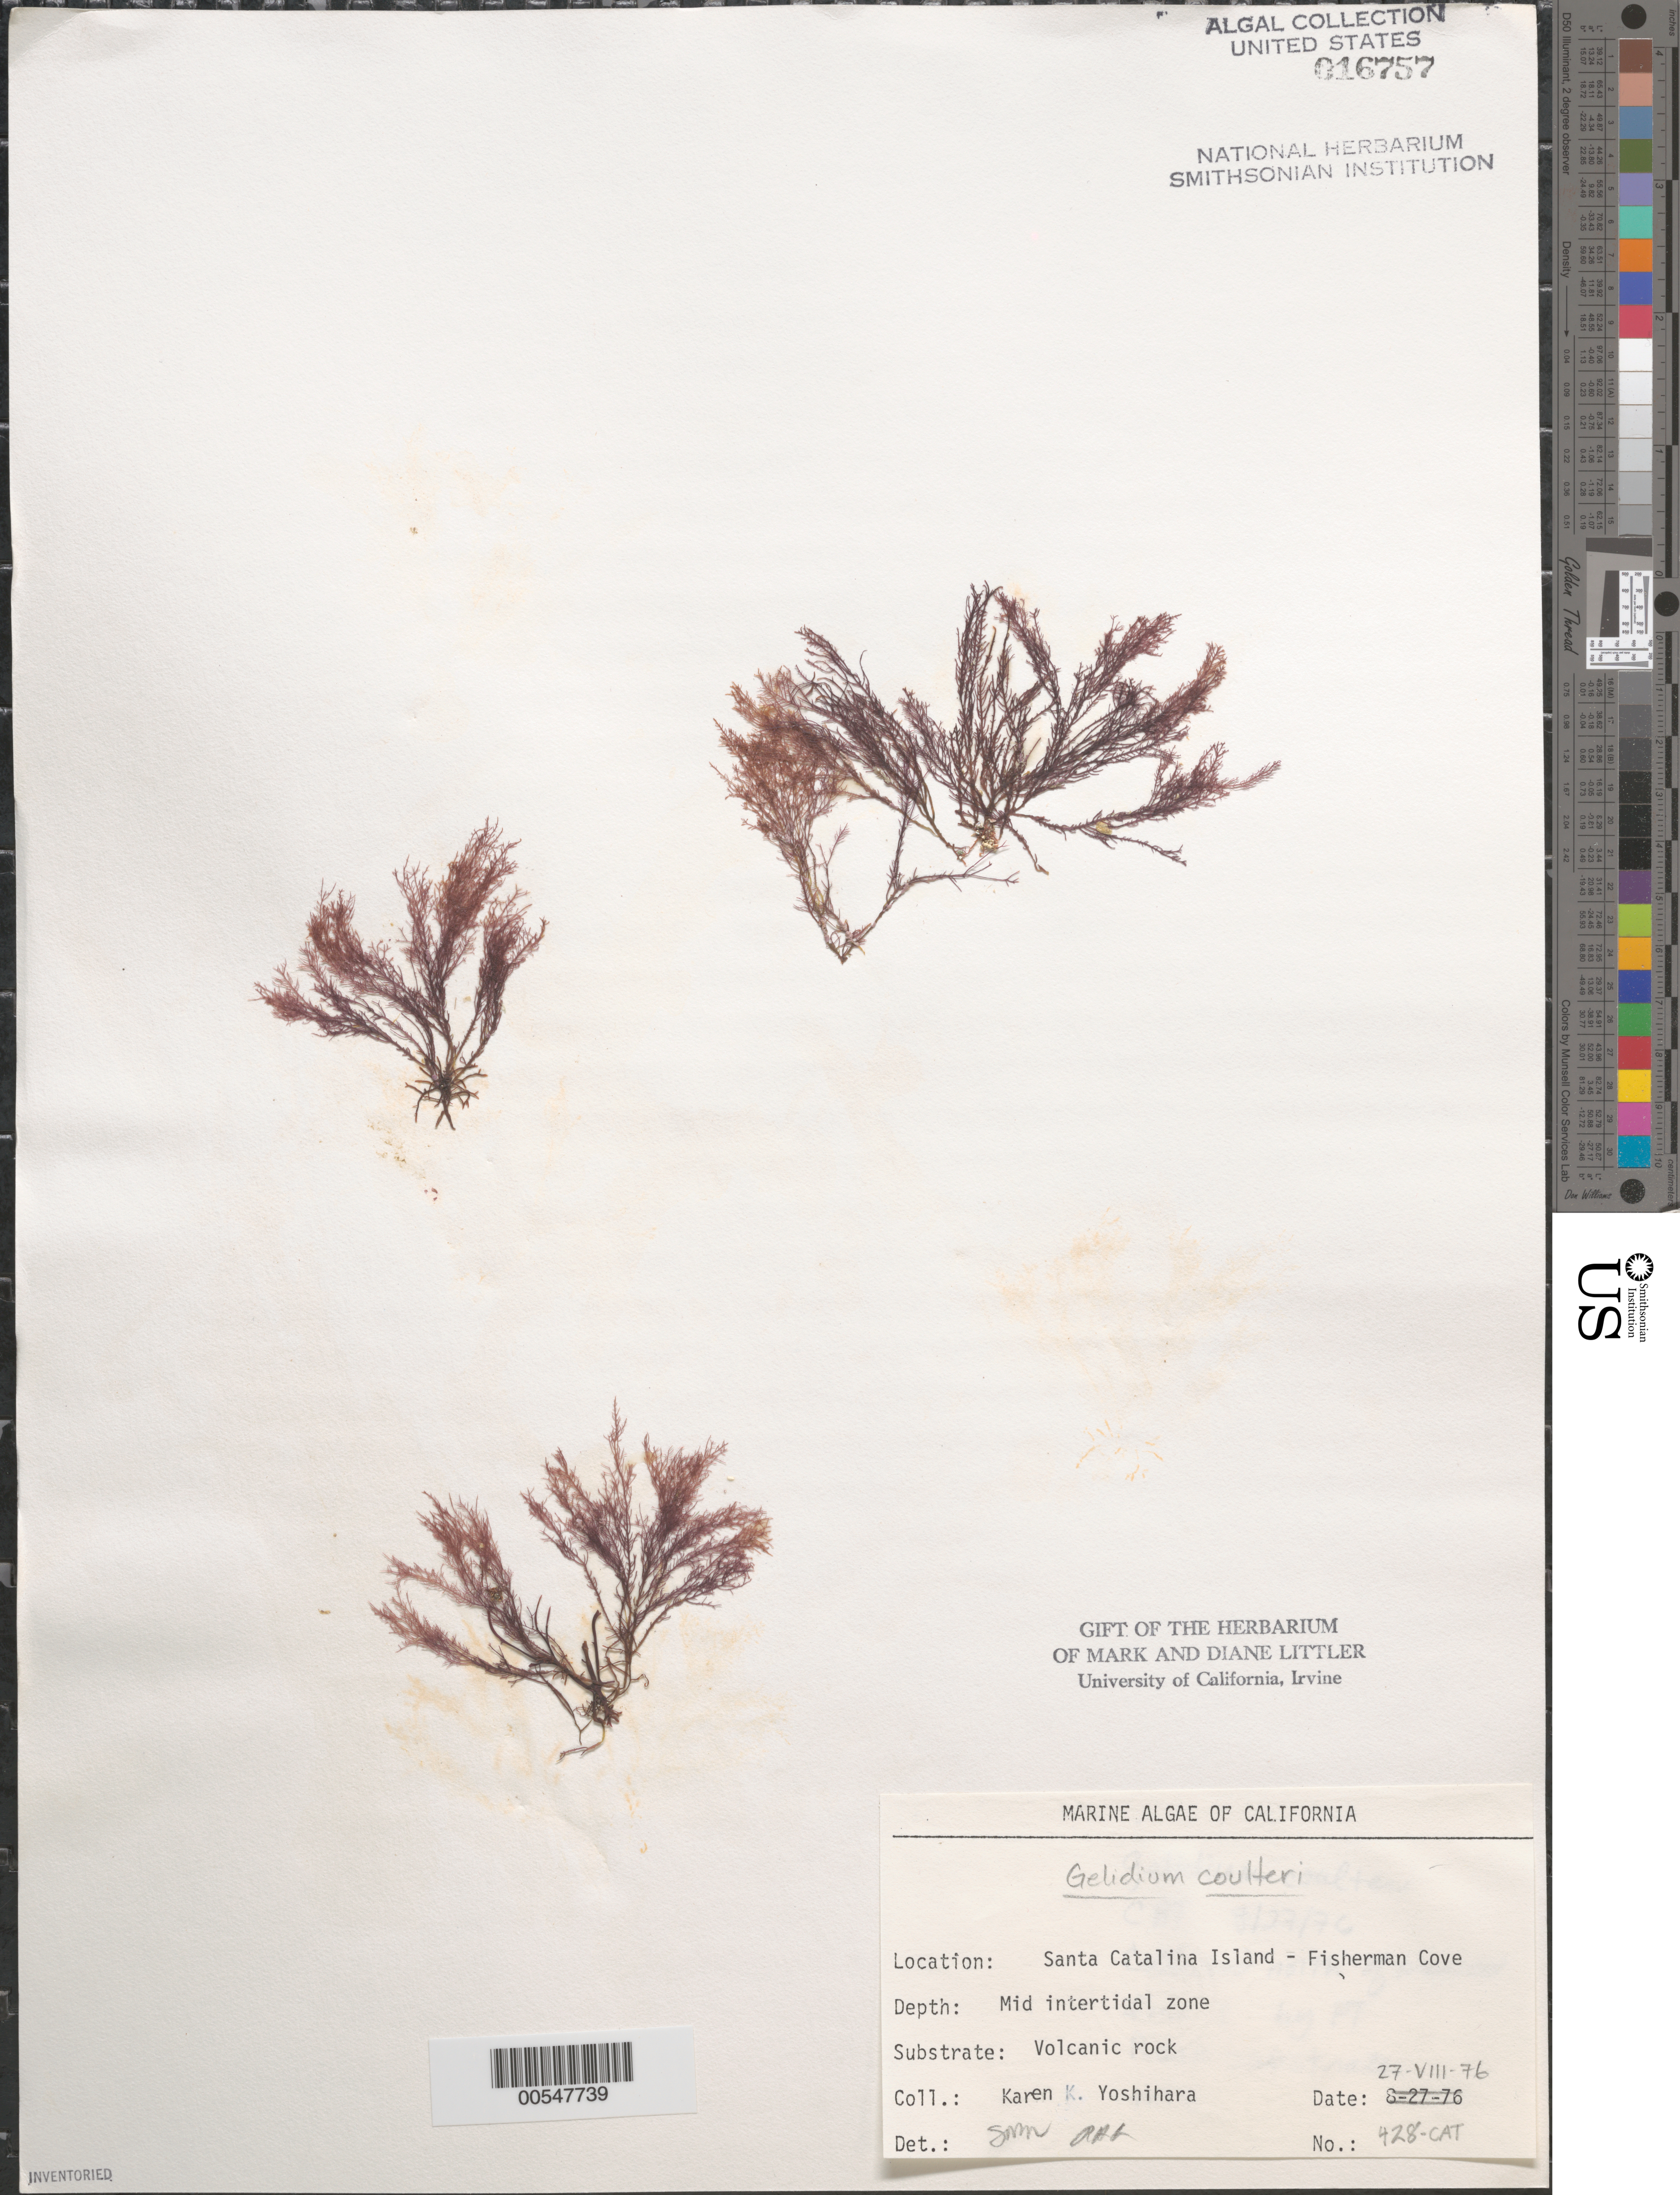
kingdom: Plantae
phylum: Rhodophyta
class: Florideophyceae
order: Gelidiales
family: Gelidiaceae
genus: Gelidium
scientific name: Gelidium coulteri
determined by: Murray, S. N.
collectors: K. Yoshihara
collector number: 428-CAT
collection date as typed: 27 Aug 1976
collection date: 1976-08-27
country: United States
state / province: California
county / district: Los Angeles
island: Santa Catalina Island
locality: Fishermen Cove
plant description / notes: BLM-SOCALBIGHT Rocky Intertidal Survey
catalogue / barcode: US 16757